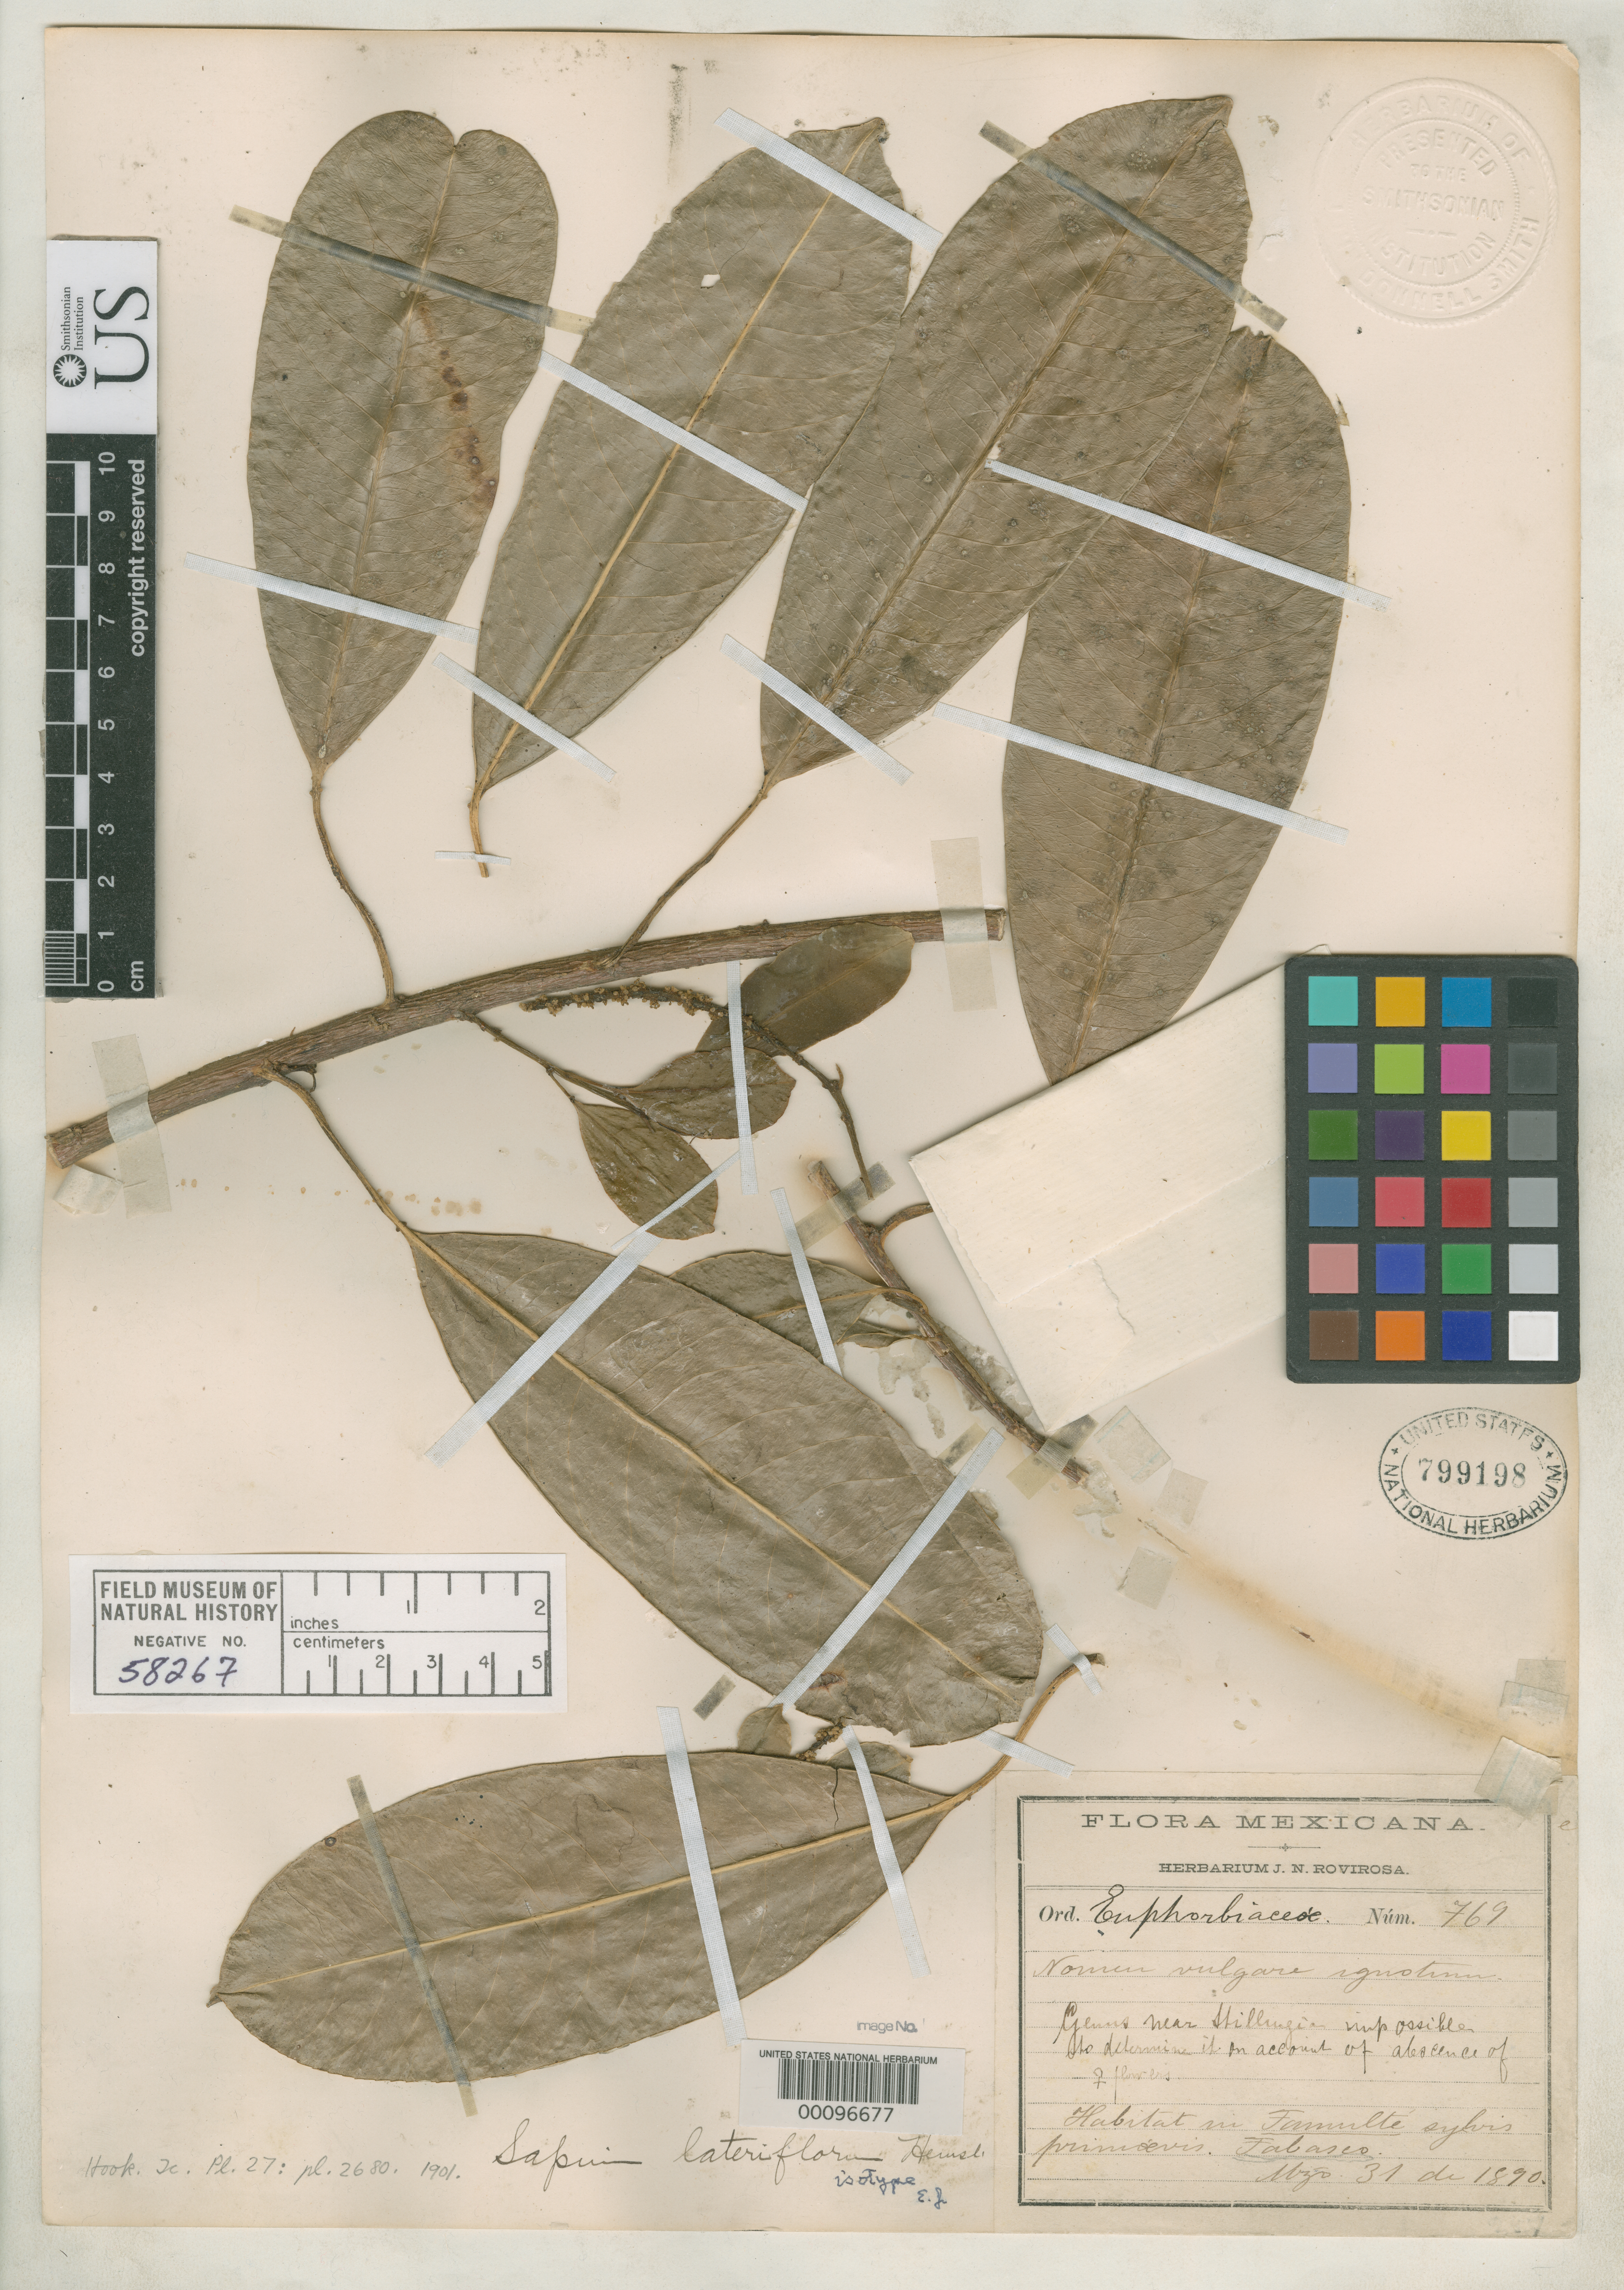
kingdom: Plantae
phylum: Tracheophyta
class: Magnoliopsida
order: Malpighiales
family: Euphorbiaceae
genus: Sapium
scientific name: Sapium lateriflorum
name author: Hemsl.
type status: Isotype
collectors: J. N. Rovirosa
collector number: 769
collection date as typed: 31 Mar 1890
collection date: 1890-03-31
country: Mexico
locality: E of Monserrat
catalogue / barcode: US 799198